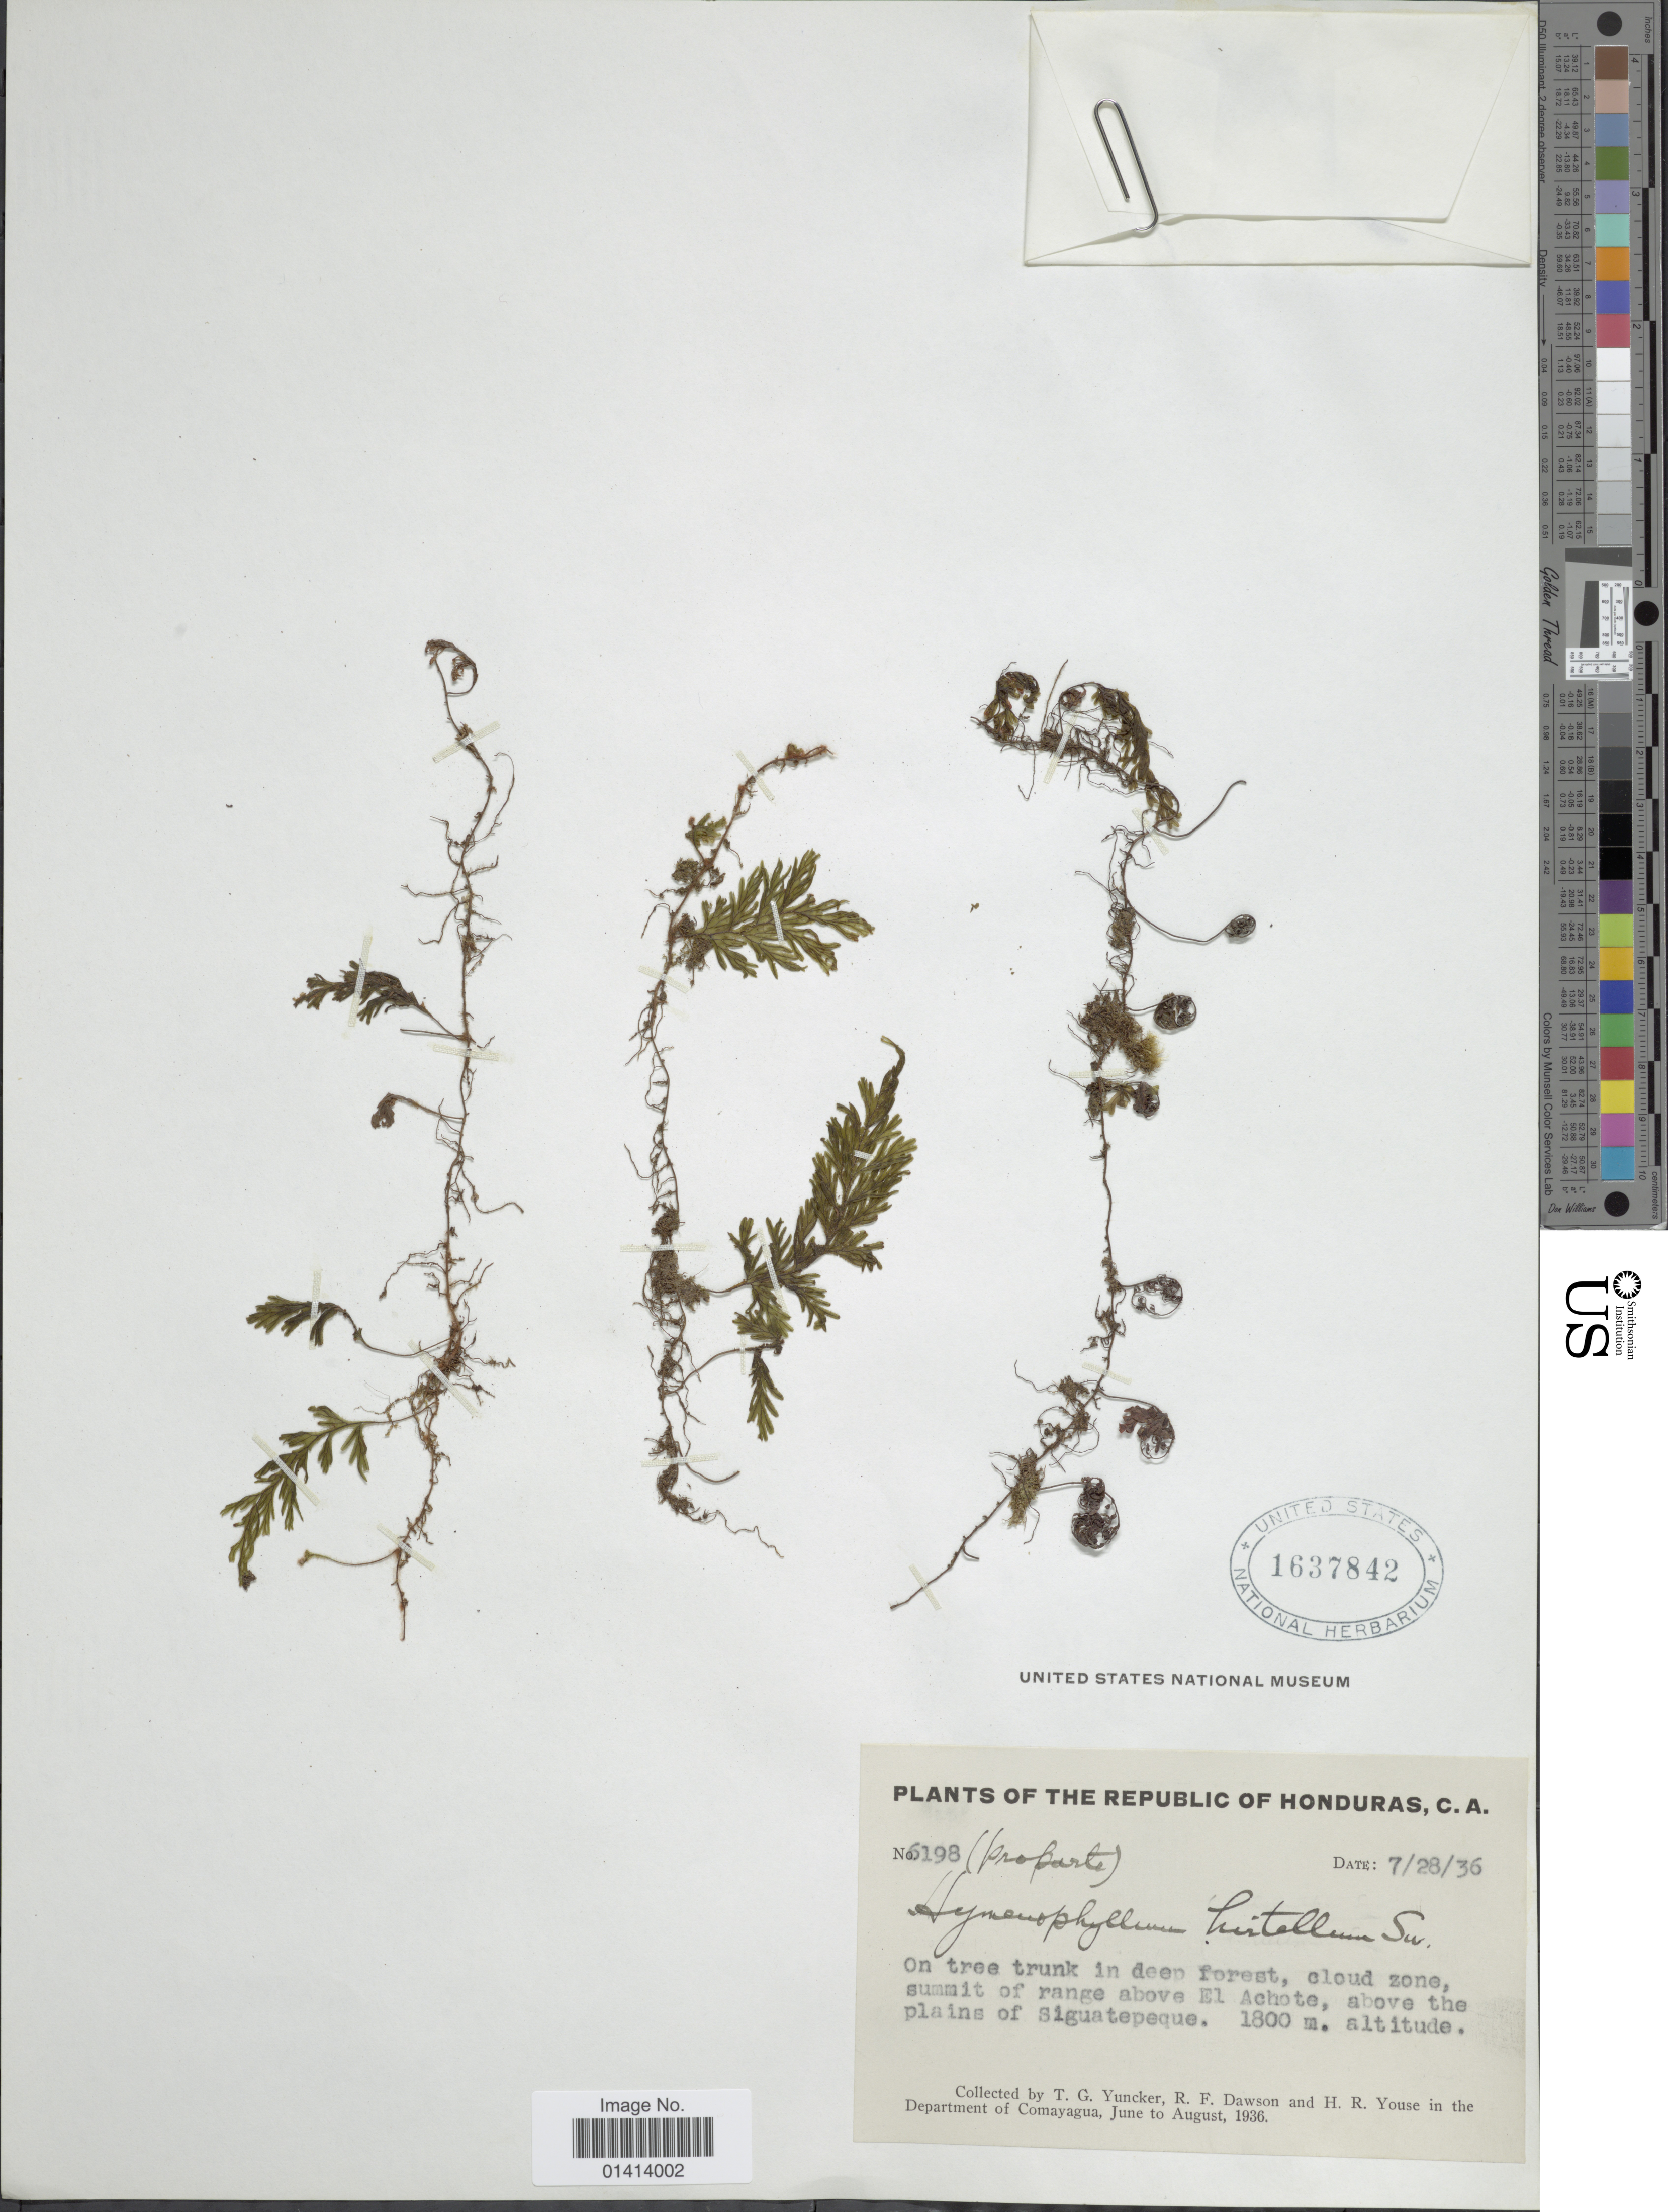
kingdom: Plantae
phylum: Tracheophyta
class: Polypodiopsida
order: Hymenophyllales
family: Hymenophyllaceae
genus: Hymenophyllum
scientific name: Hymenophyllum hirsutum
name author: (L.) Sw.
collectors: T. G. Yuncker & R. F. Dawson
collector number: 6198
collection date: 1936-07-28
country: Honduras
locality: The Republic of Honduras, C.A. summit of range above El Achote, above the plains of Siguatepeque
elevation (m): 1800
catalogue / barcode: US 1637842